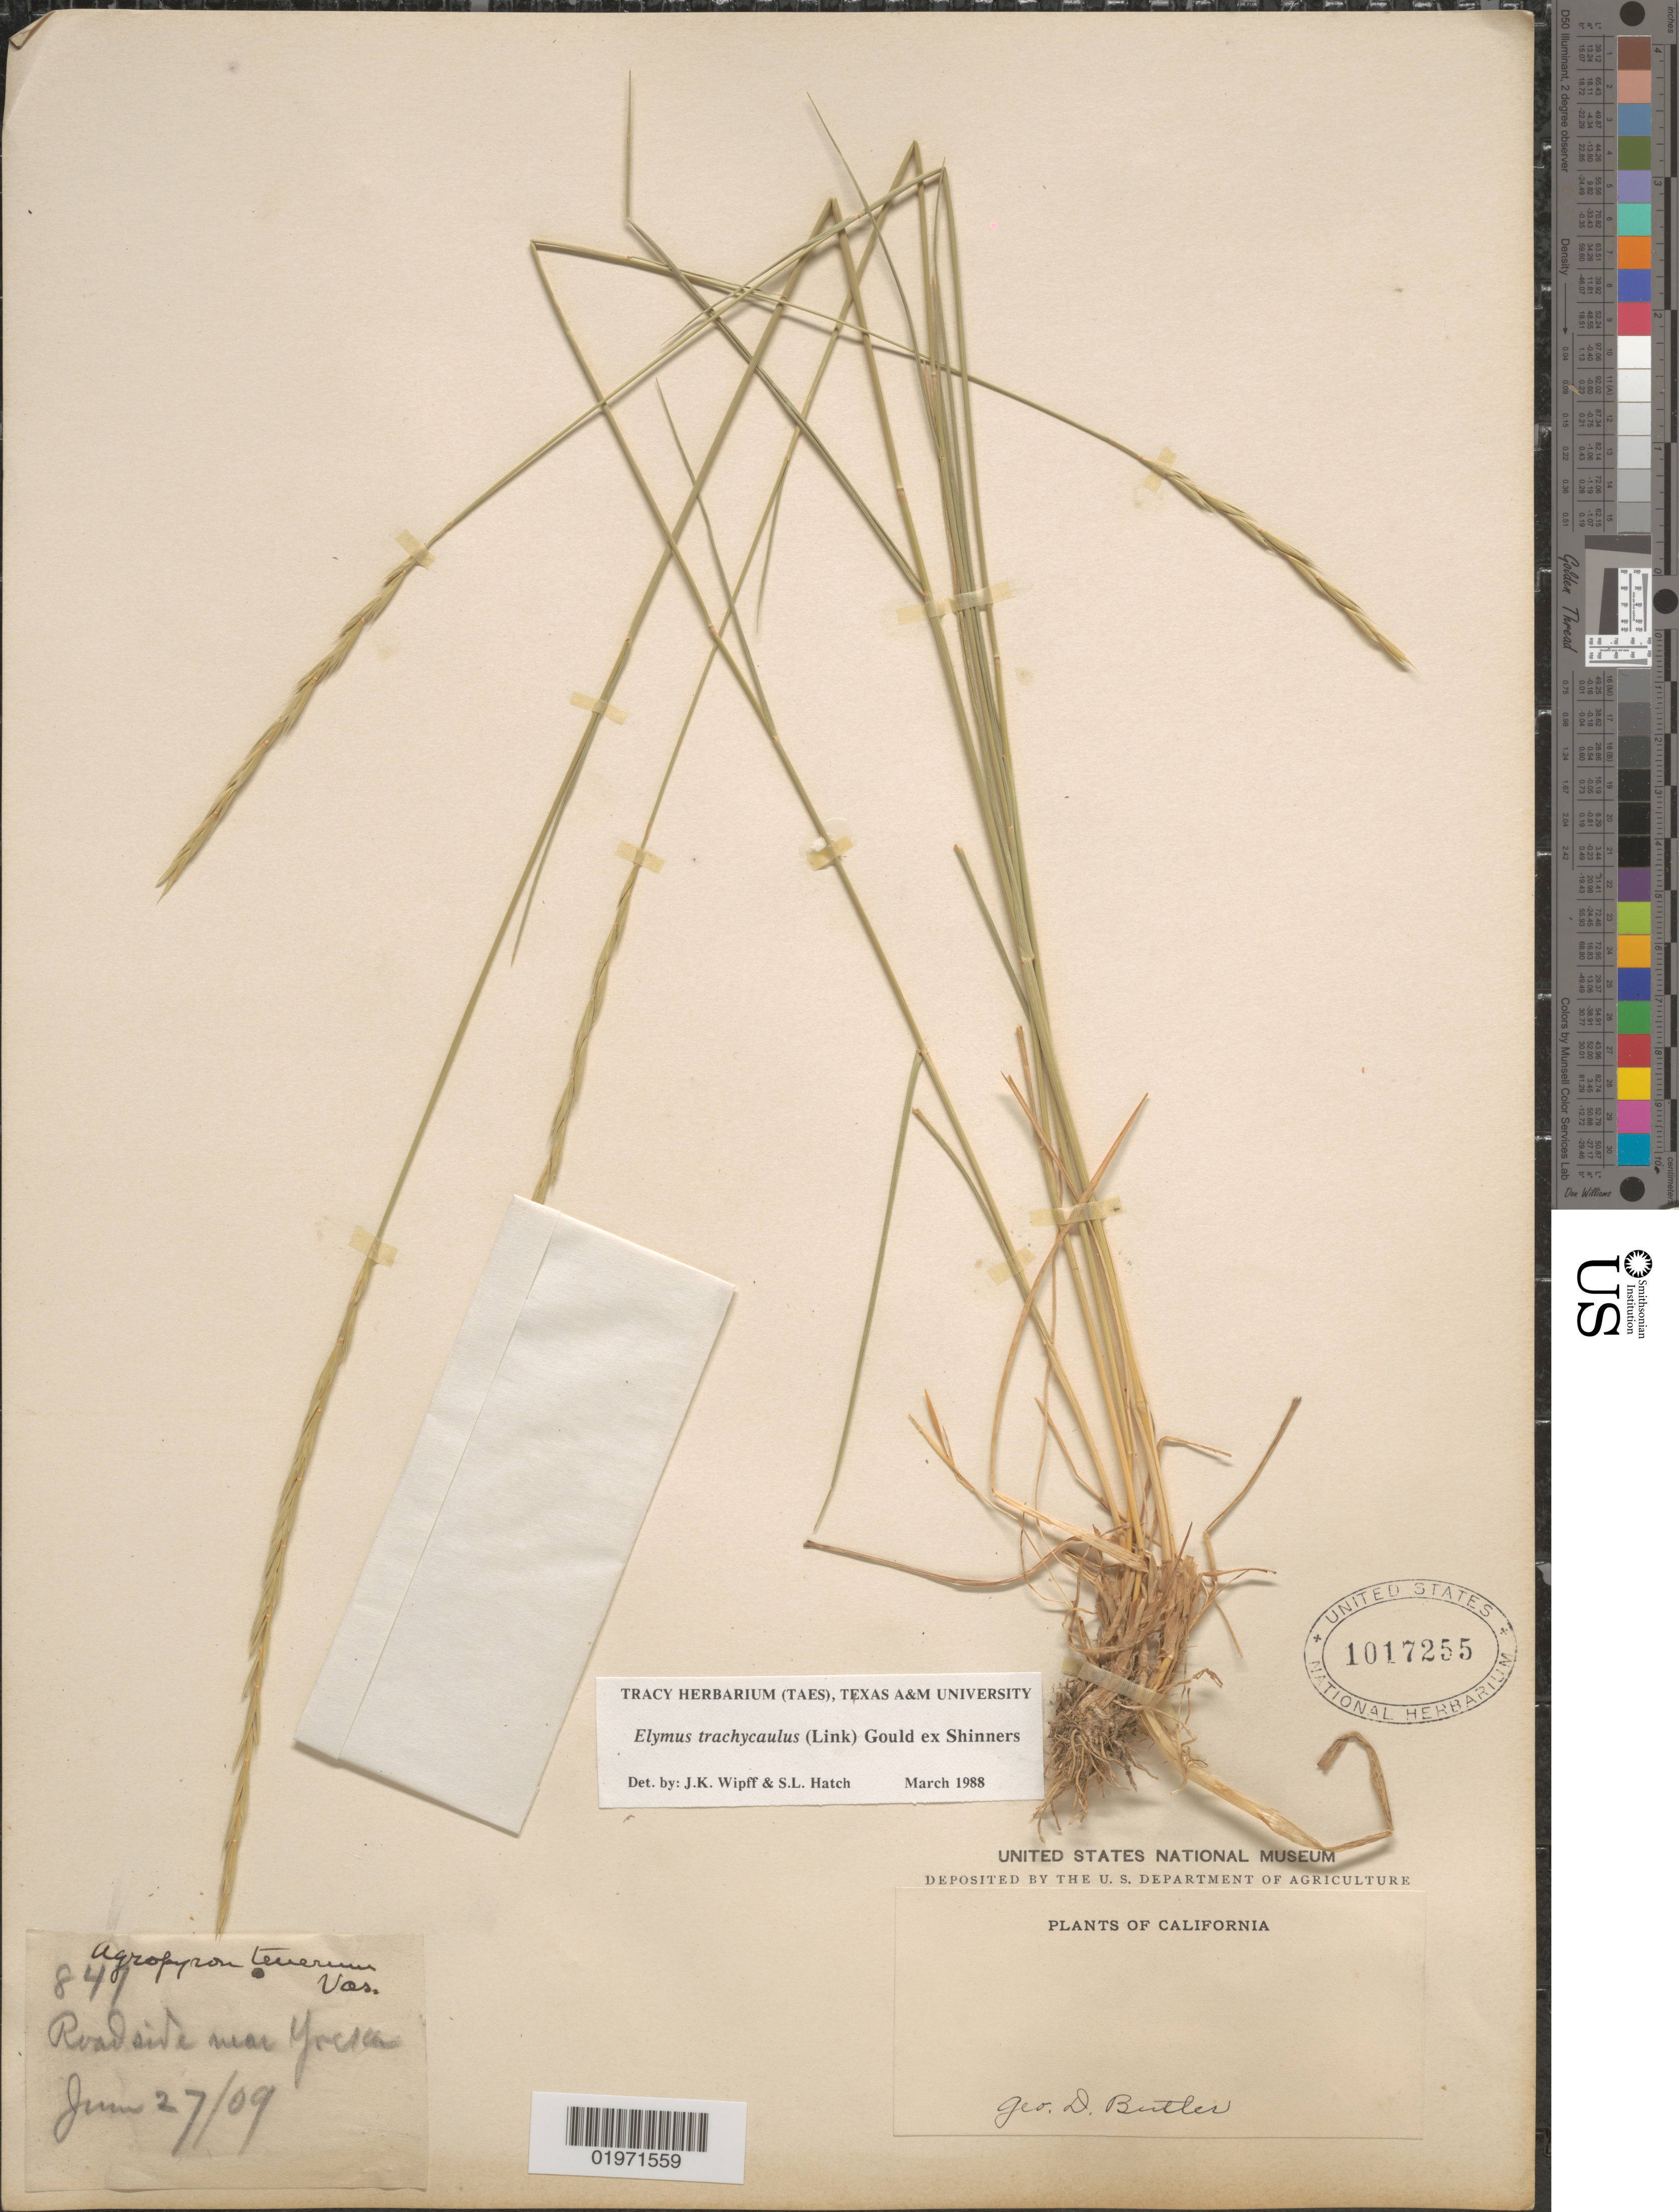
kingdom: Plantae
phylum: Tracheophyta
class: Liliopsida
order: Poales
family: Poaceae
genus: Elymus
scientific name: Elymus trachycaulus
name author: (Link) Gould ex Shinners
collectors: G. D. Butler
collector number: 847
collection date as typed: Transcribed d/m/y: 27/6/9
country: United States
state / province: California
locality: Roadside near Yreka.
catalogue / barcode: US 1017255